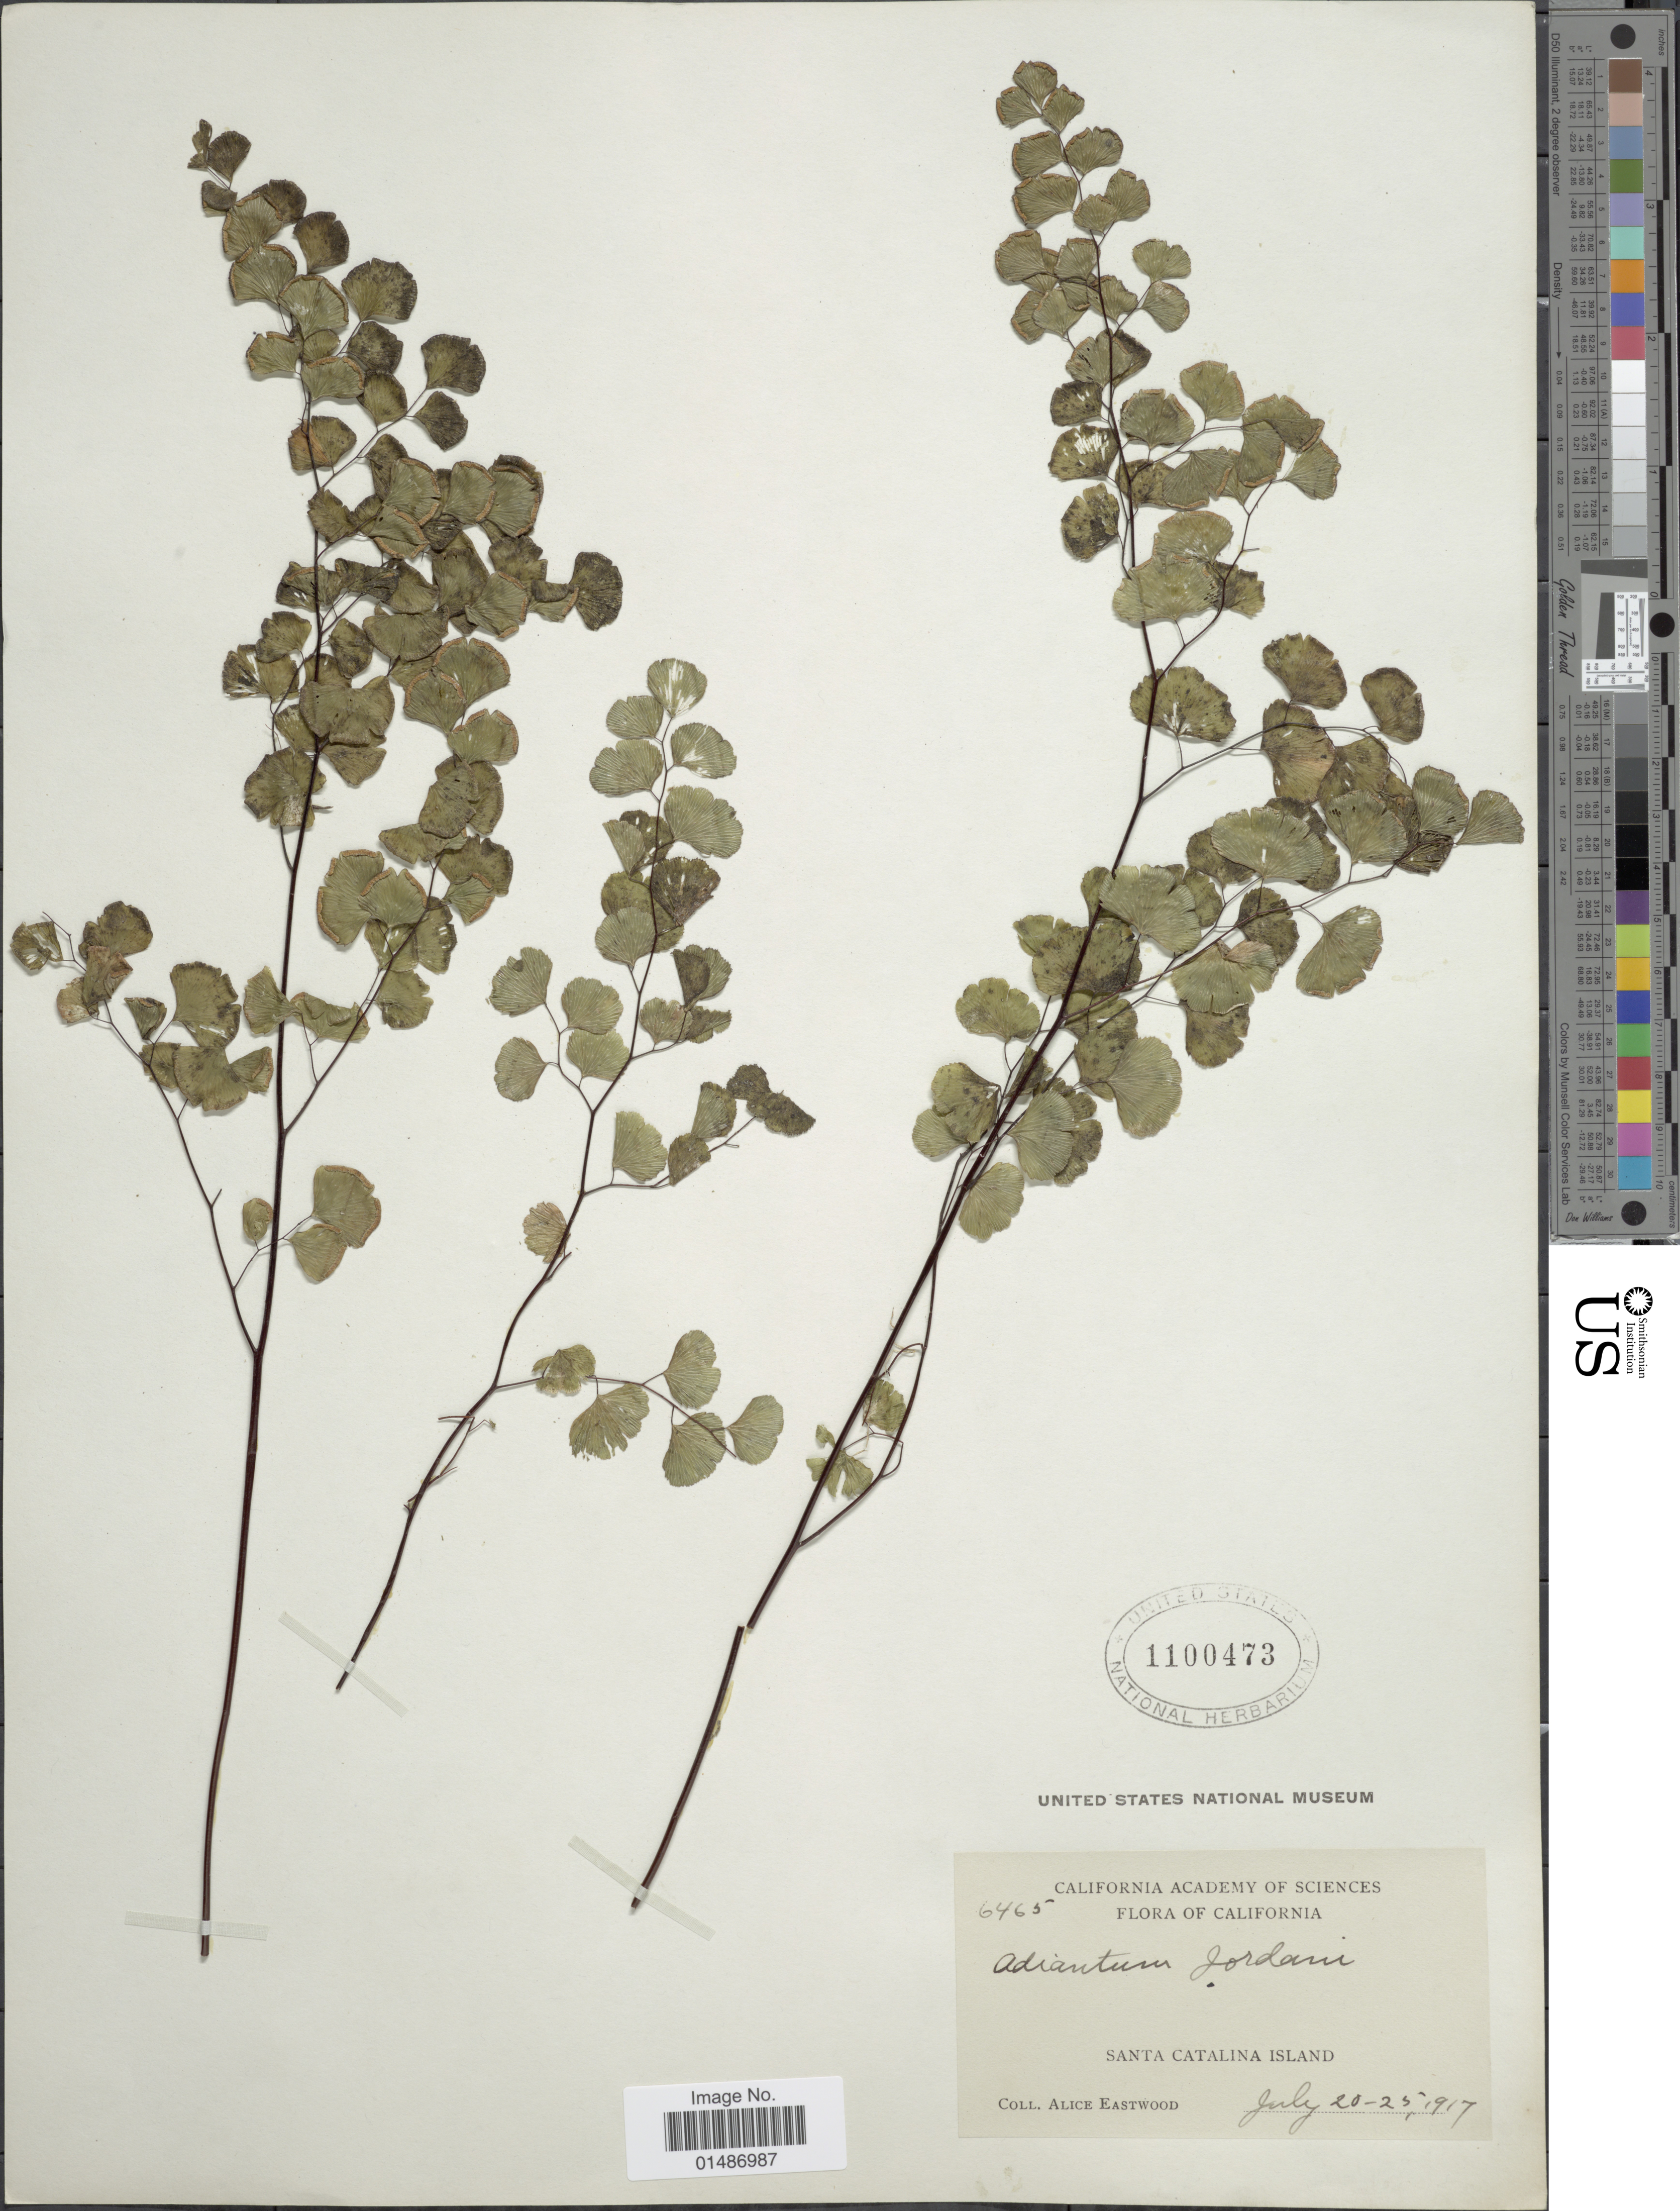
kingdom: Plantae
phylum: Tracheophyta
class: Polypodiopsida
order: Polypodiales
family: Pteridaceae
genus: Adiantum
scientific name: Adiantum jordanii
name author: C.H. Mull.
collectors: A. Eastwood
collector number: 6465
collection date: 1917-07-20/1917-07-25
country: United States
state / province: California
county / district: Los Angeles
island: Santa Catalina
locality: Santa Catalina Island.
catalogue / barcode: US 1100473